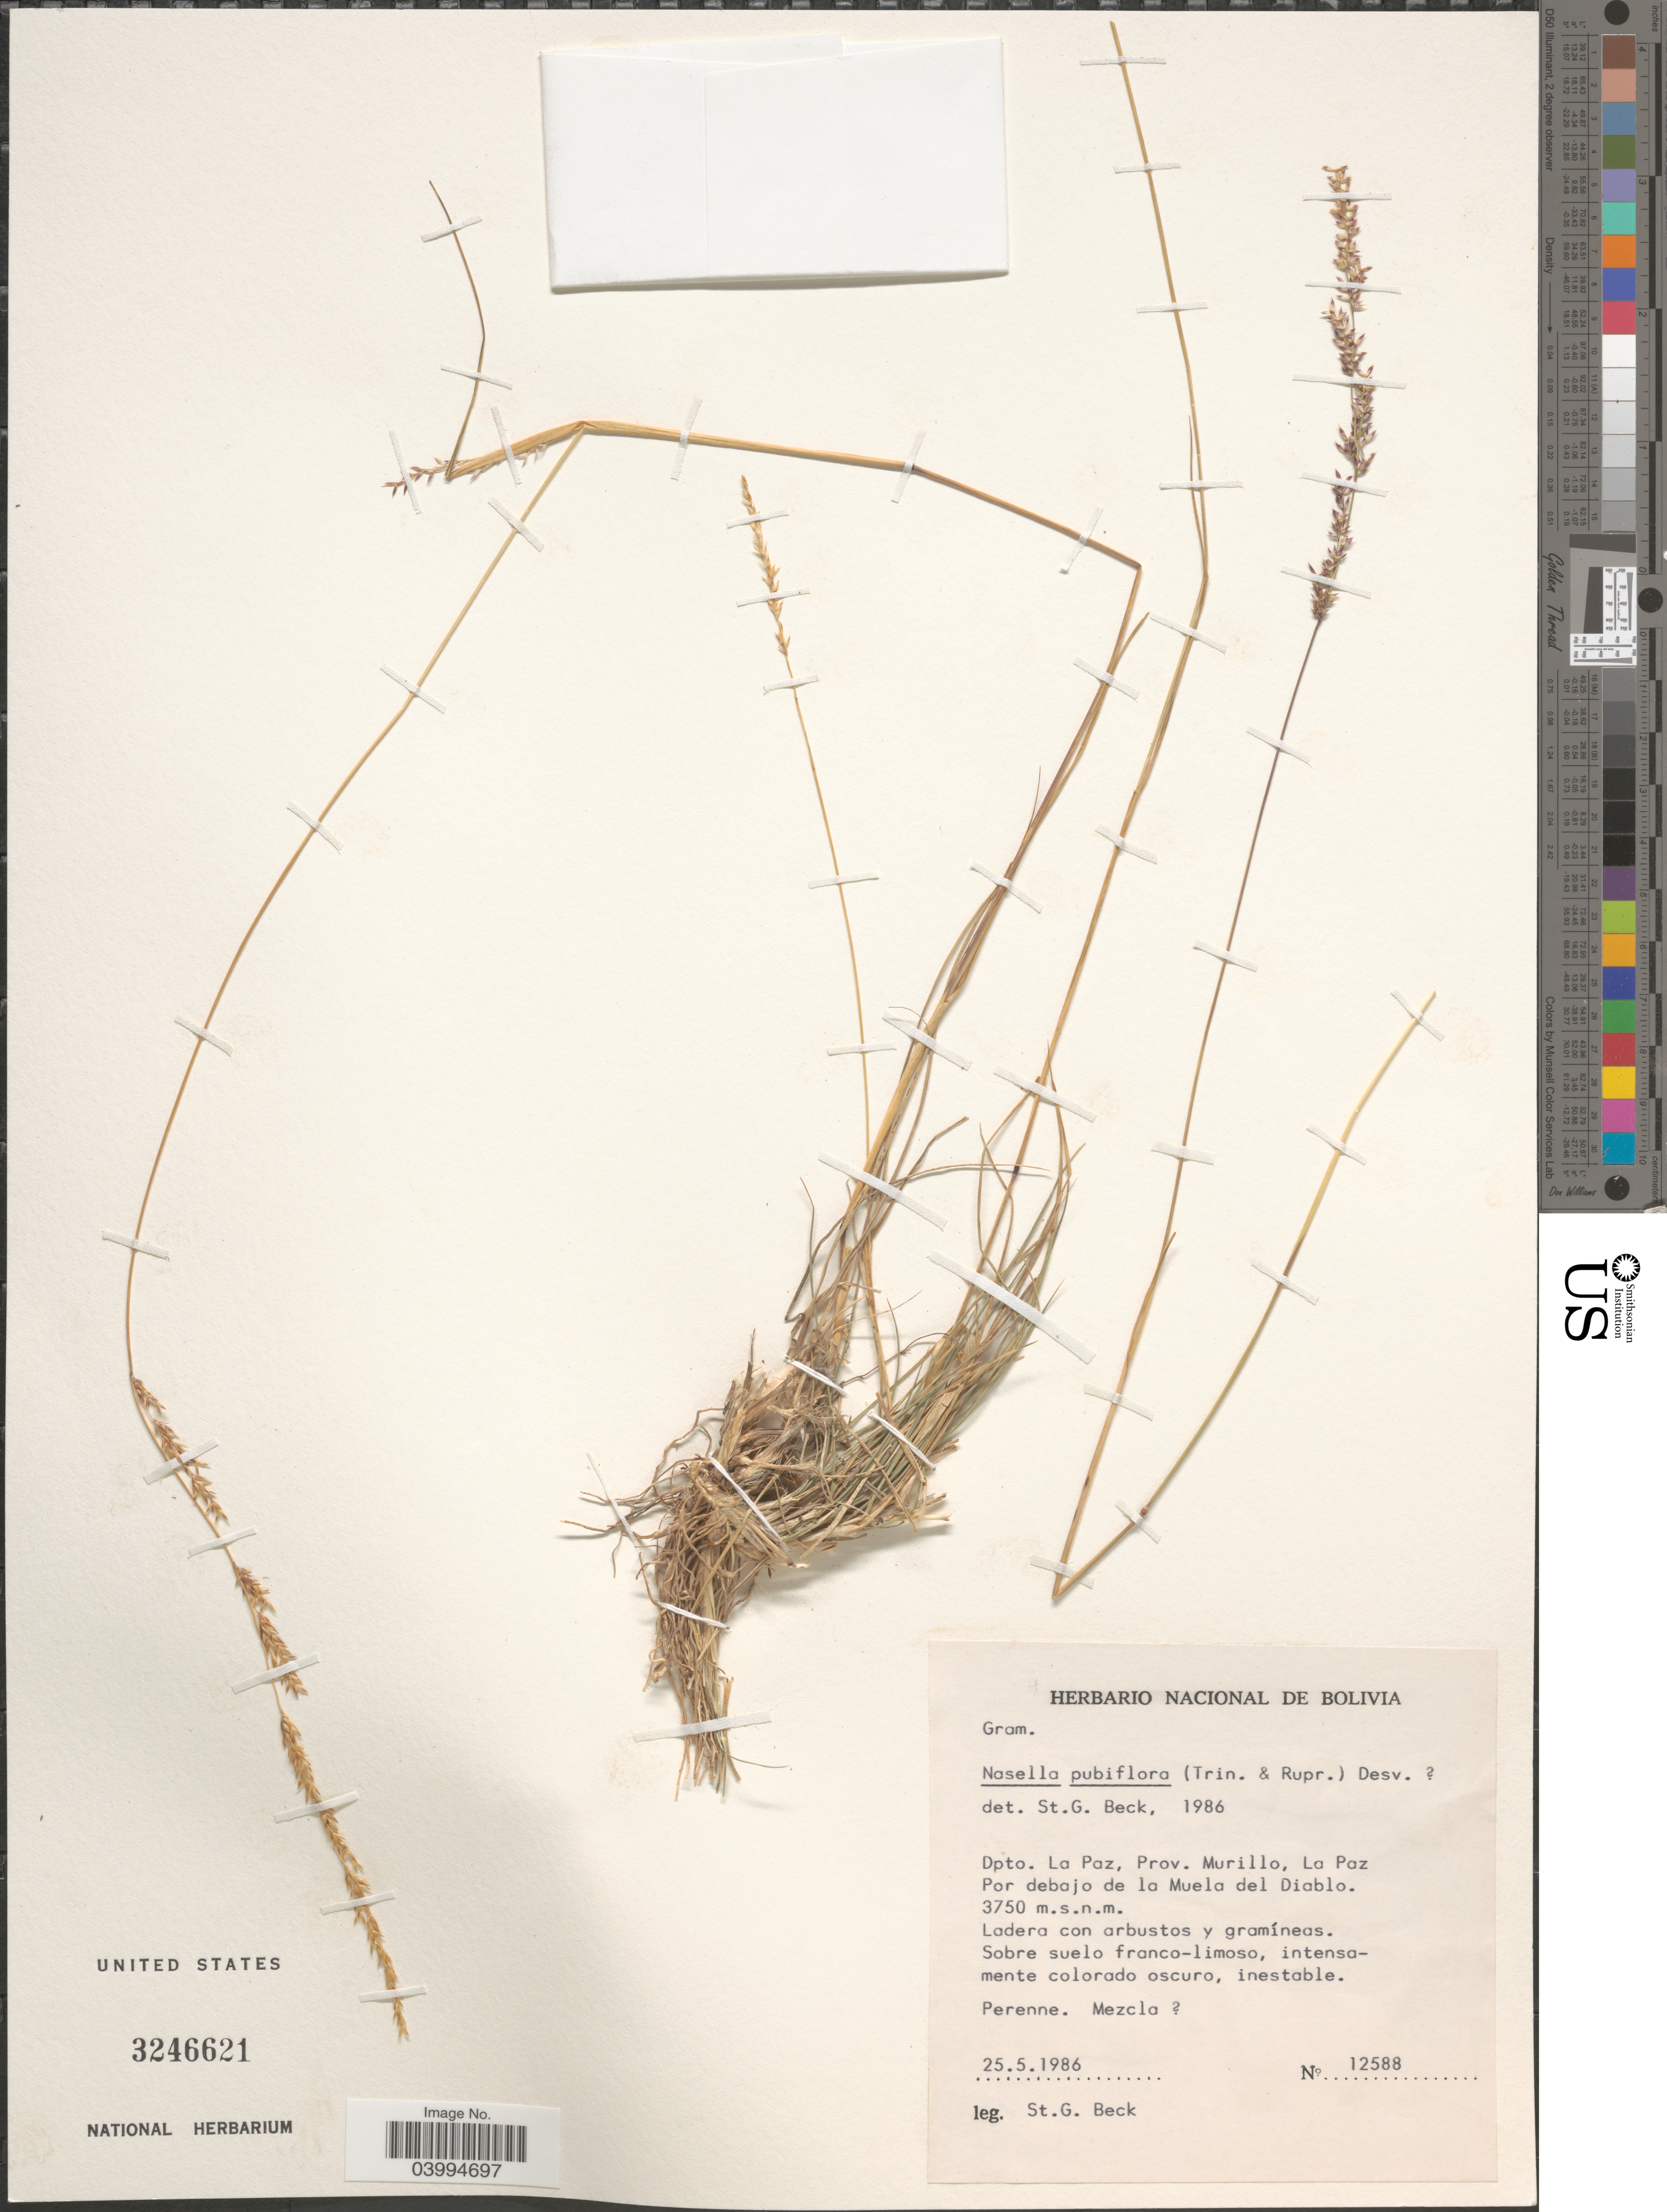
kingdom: Plantae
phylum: Tracheophyta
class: Liliopsida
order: Poales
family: Poaceae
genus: Nassella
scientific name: Nassella pubiflora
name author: (Trin. & Rupr.) É. Desv.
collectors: S. G. Beck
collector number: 12588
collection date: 1986-05-25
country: Bolivia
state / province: La Paz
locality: Dpto. La Paz, Prov. Murillo, La Paz. Por debajo de la Muela del Diablo.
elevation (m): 3750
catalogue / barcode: US 3246621